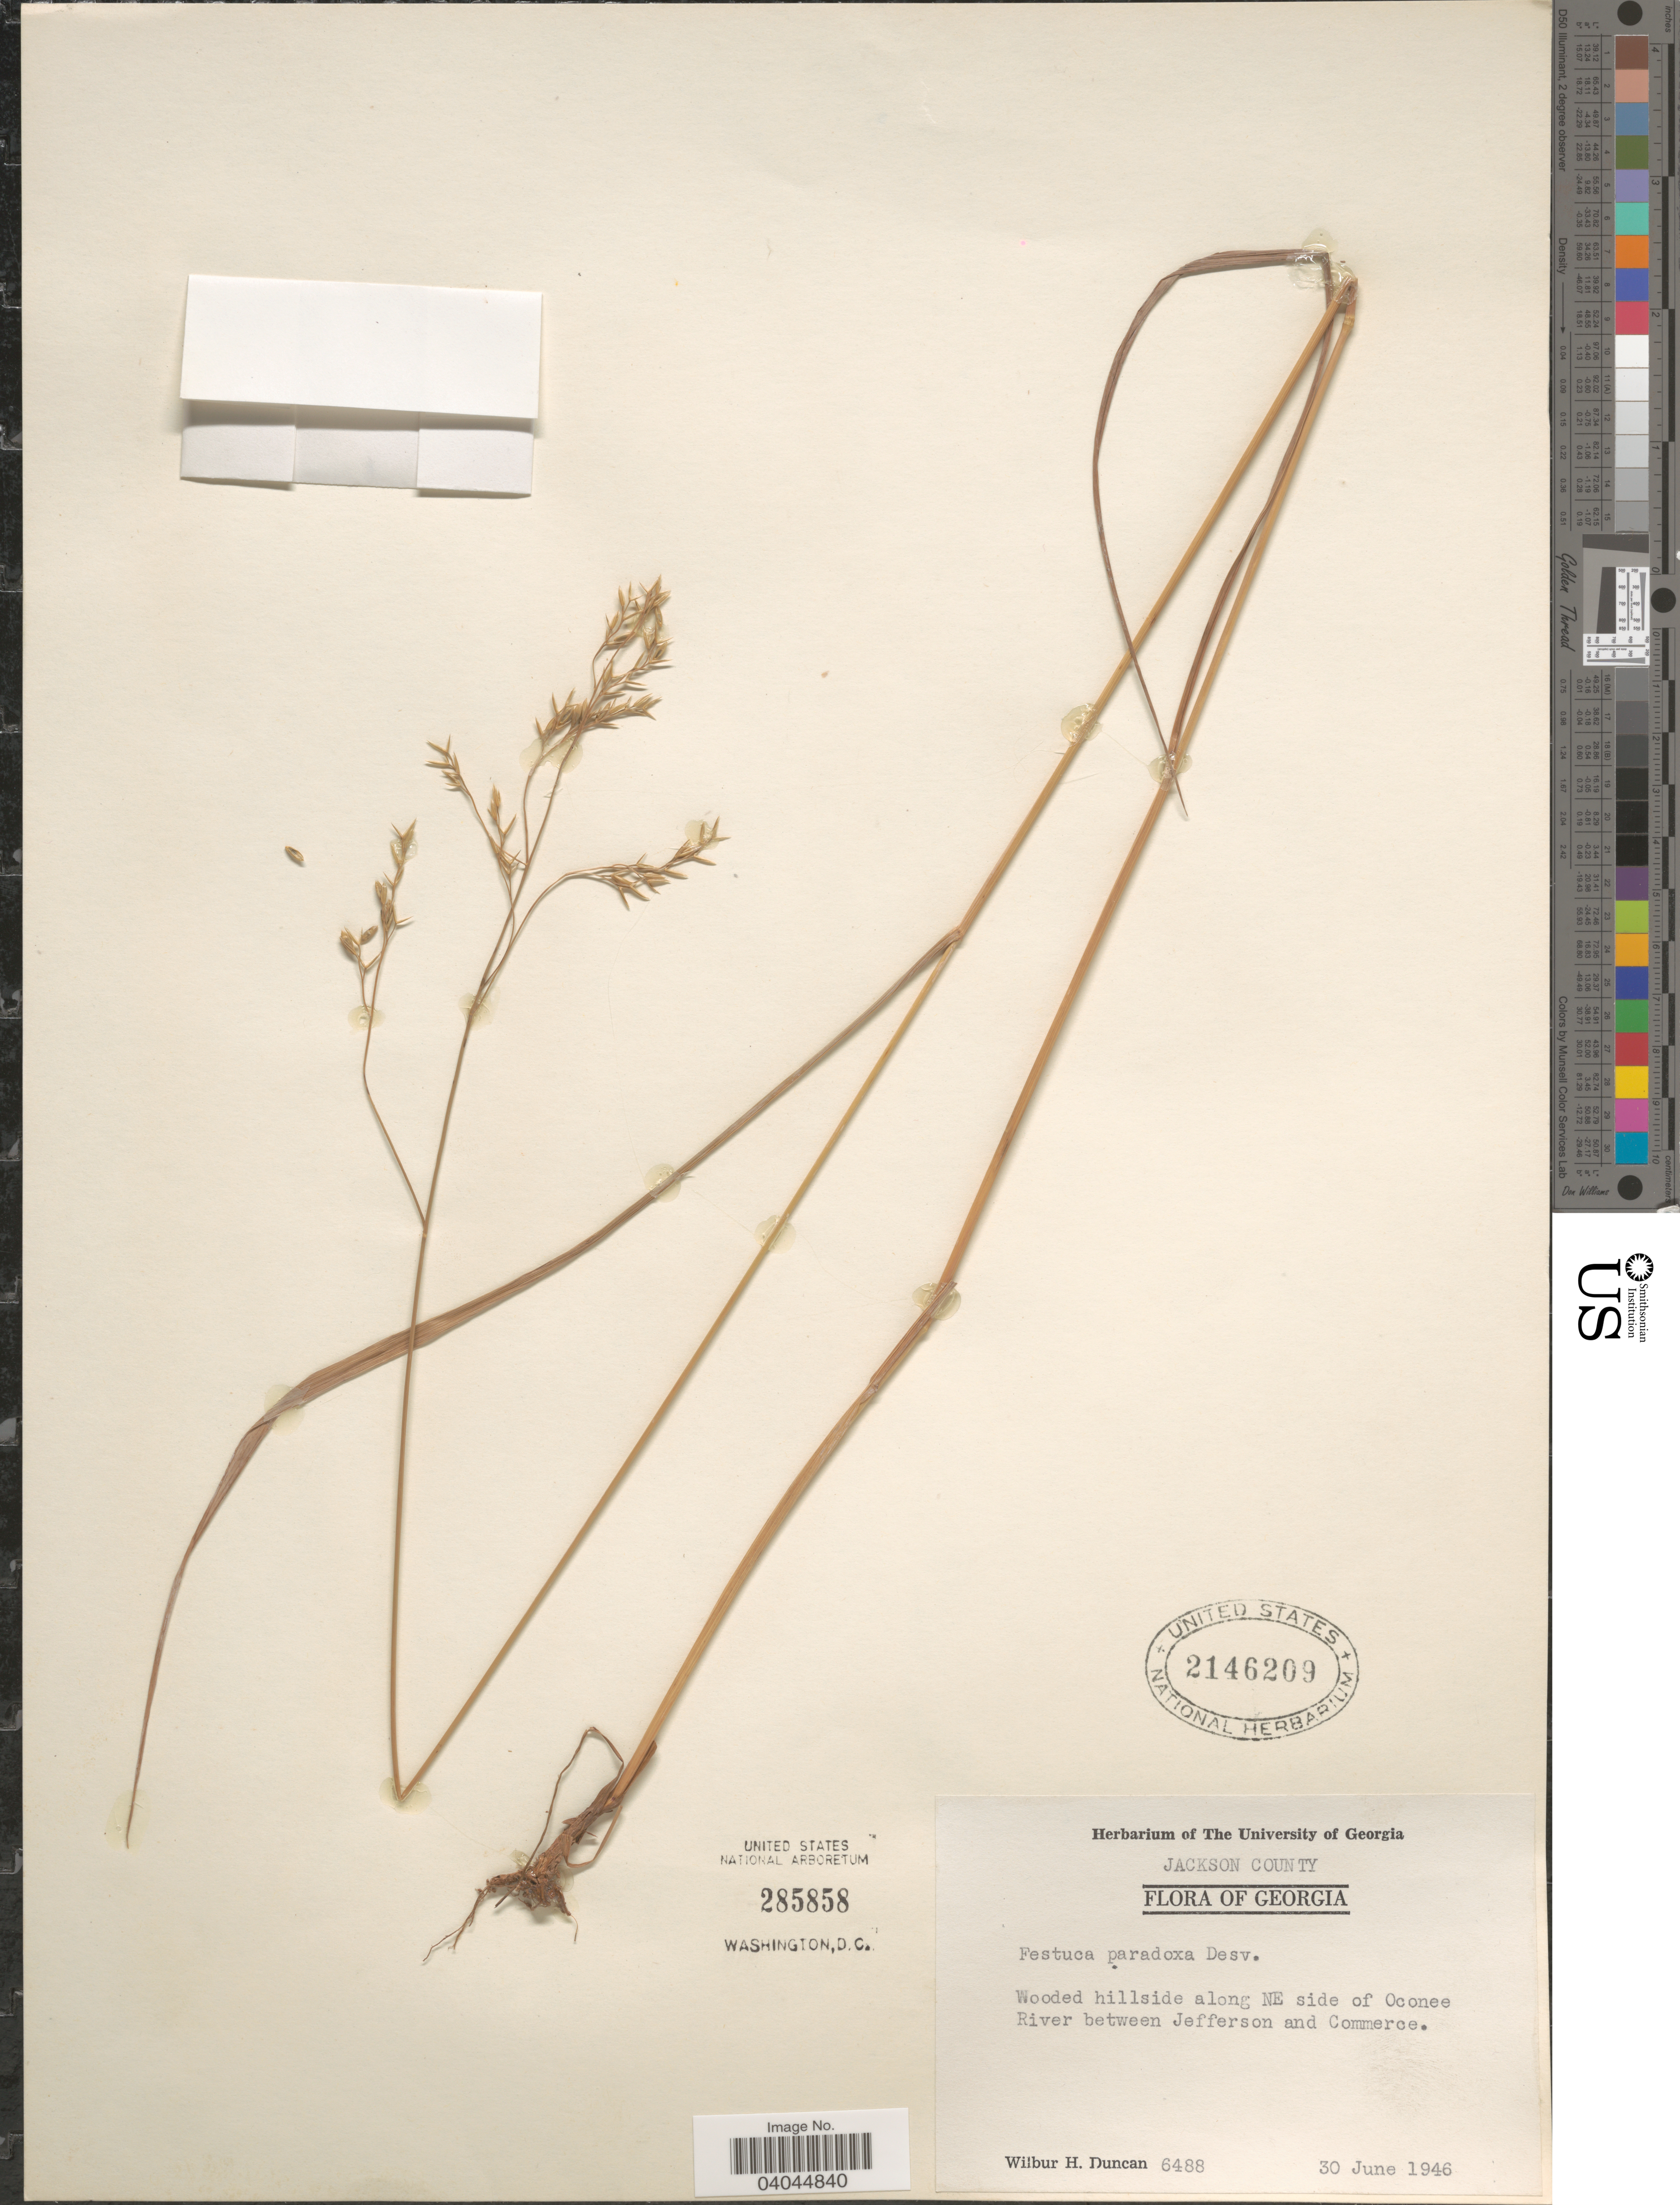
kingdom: Plantae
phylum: Tracheophyta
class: Liliopsida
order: Poales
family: Poaceae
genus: Festuca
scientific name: Festuca paradoxa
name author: Desv.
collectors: W. H. Duncan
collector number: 6488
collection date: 1946-06-30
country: United States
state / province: Georgia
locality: Jackson County. Wooded hillside along NE side of Oconee River between Jefferson and Commerce.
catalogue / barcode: US 2146209